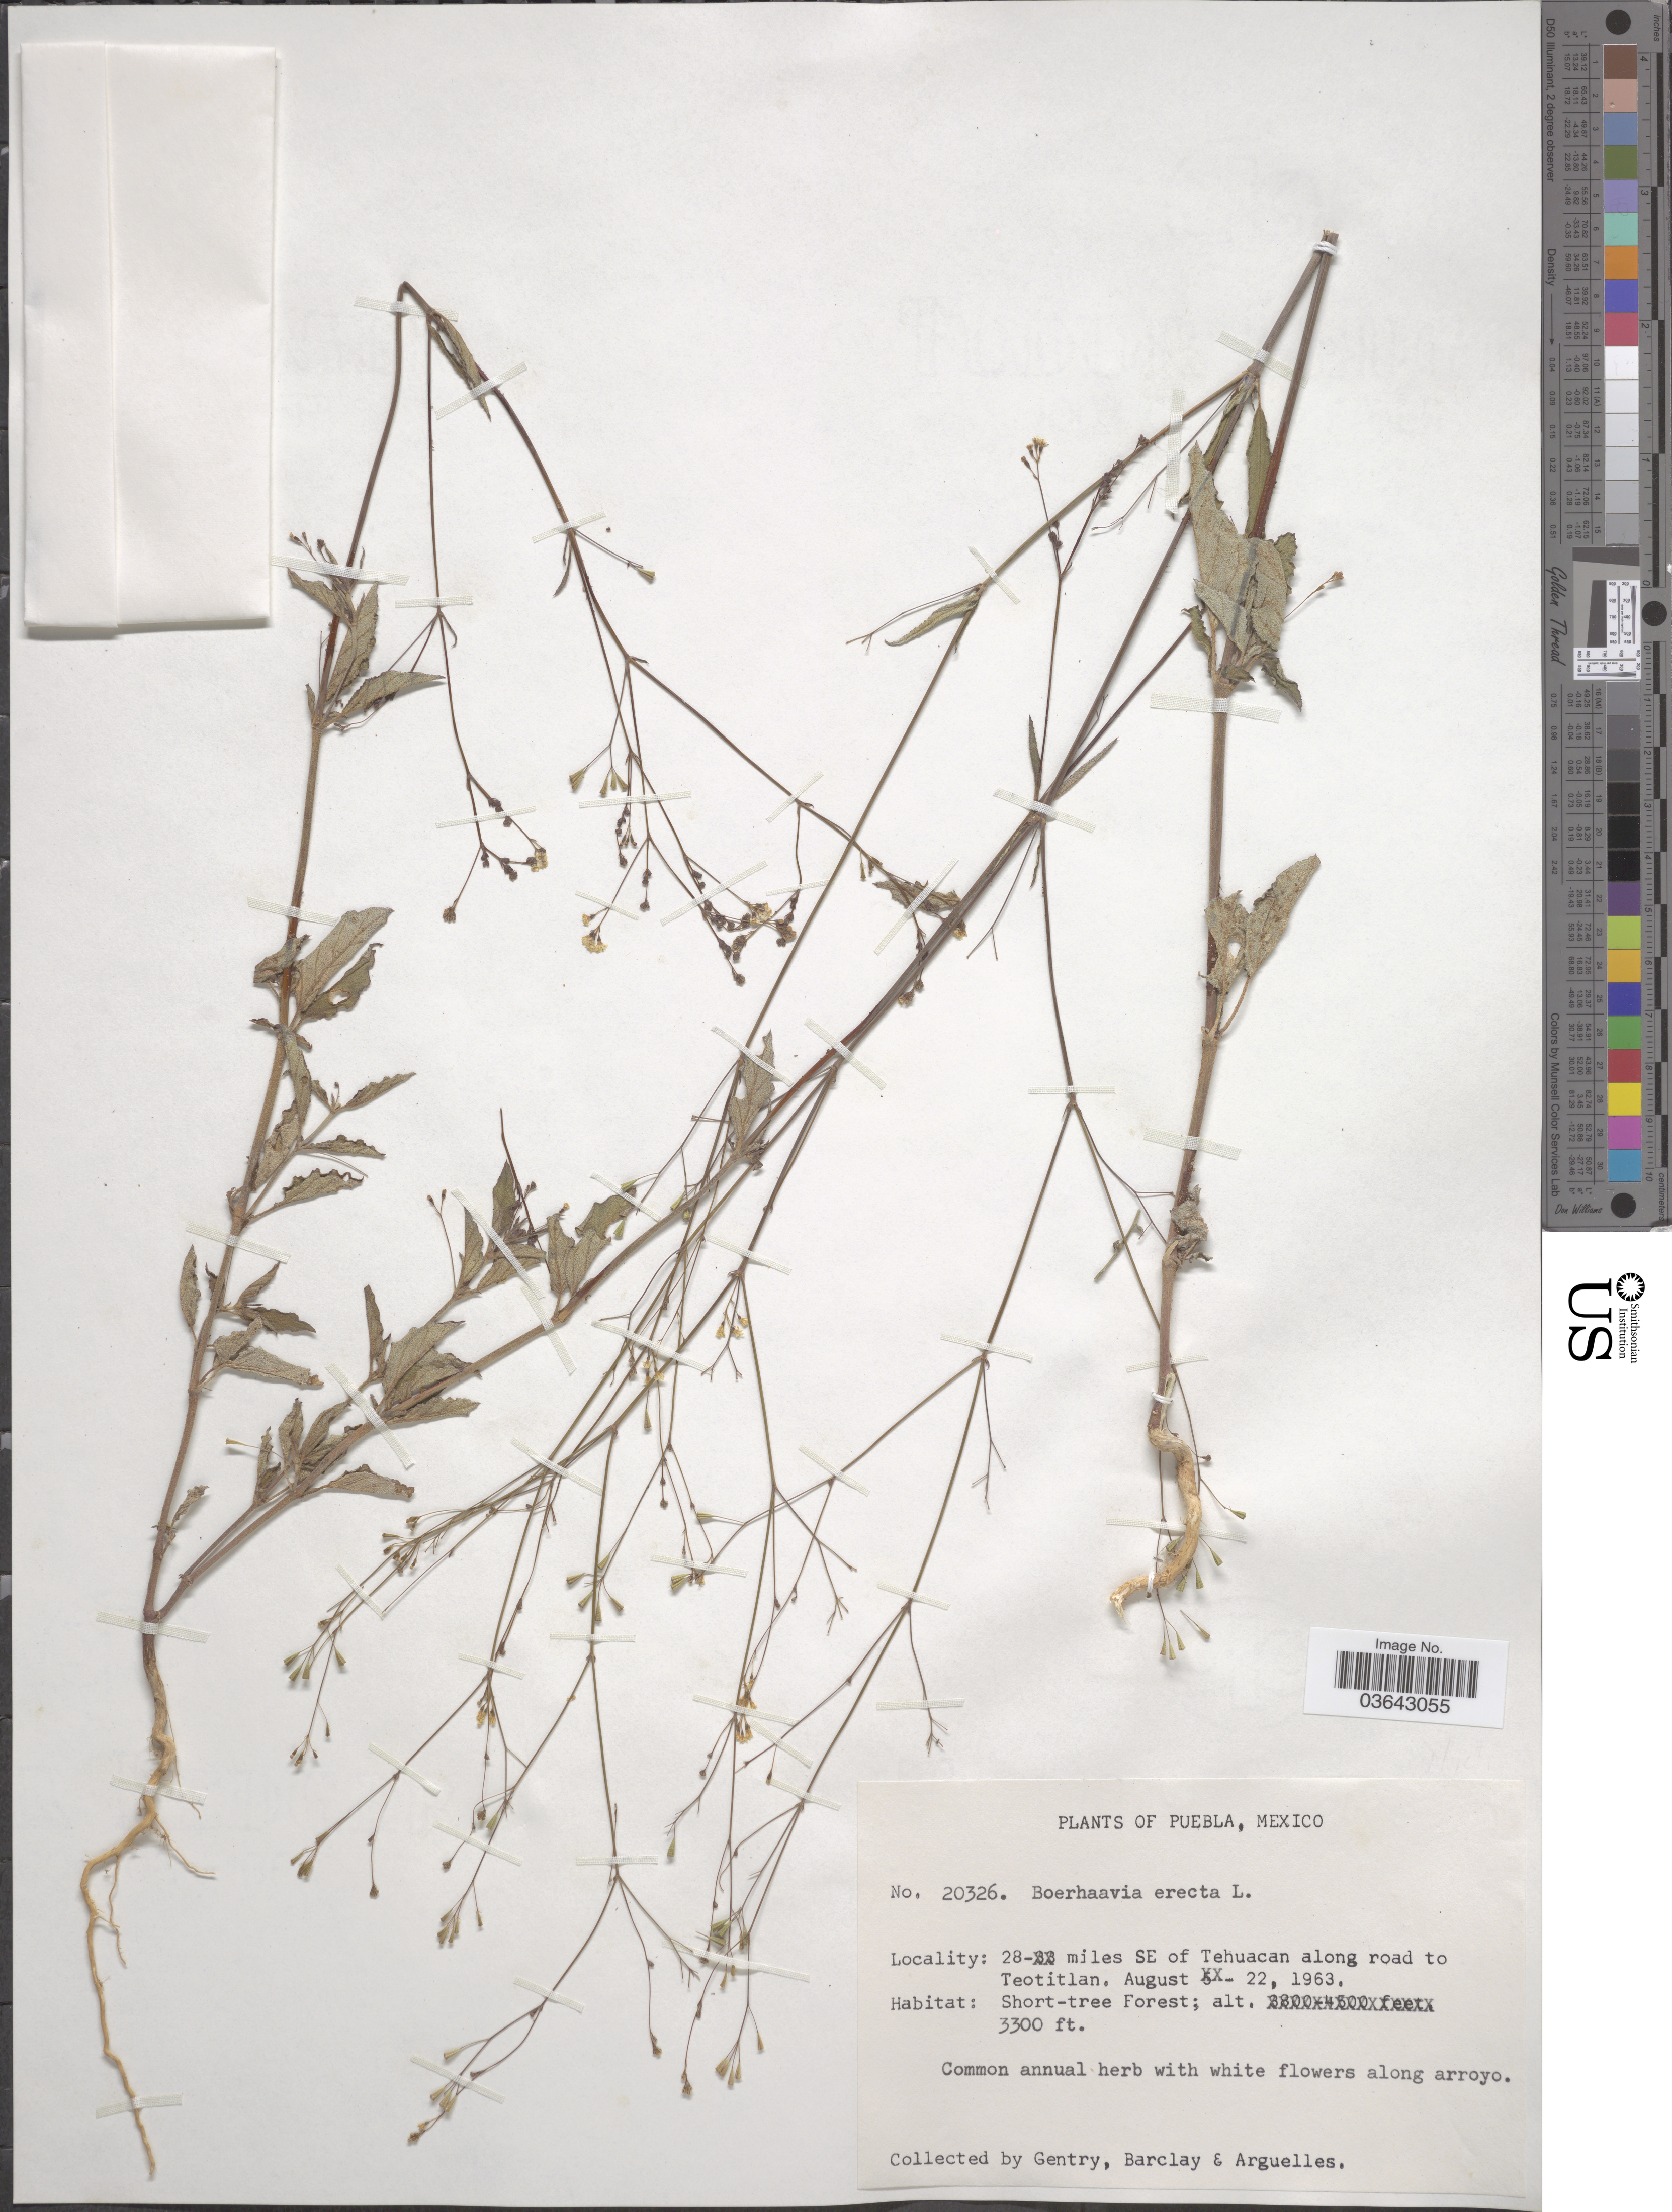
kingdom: Plantae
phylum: Tracheophyta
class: Magnoliopsida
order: Caryophyllales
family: Nyctaginaceae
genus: Boerhavia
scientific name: Boerhavia erecta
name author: L.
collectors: Gentry, --, -- Barclay & Arguelles, --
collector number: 20326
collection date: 1963-08-22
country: Mexico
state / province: Puebla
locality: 28 miles SE of Tehuacan along road to Teotitlan.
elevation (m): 1006